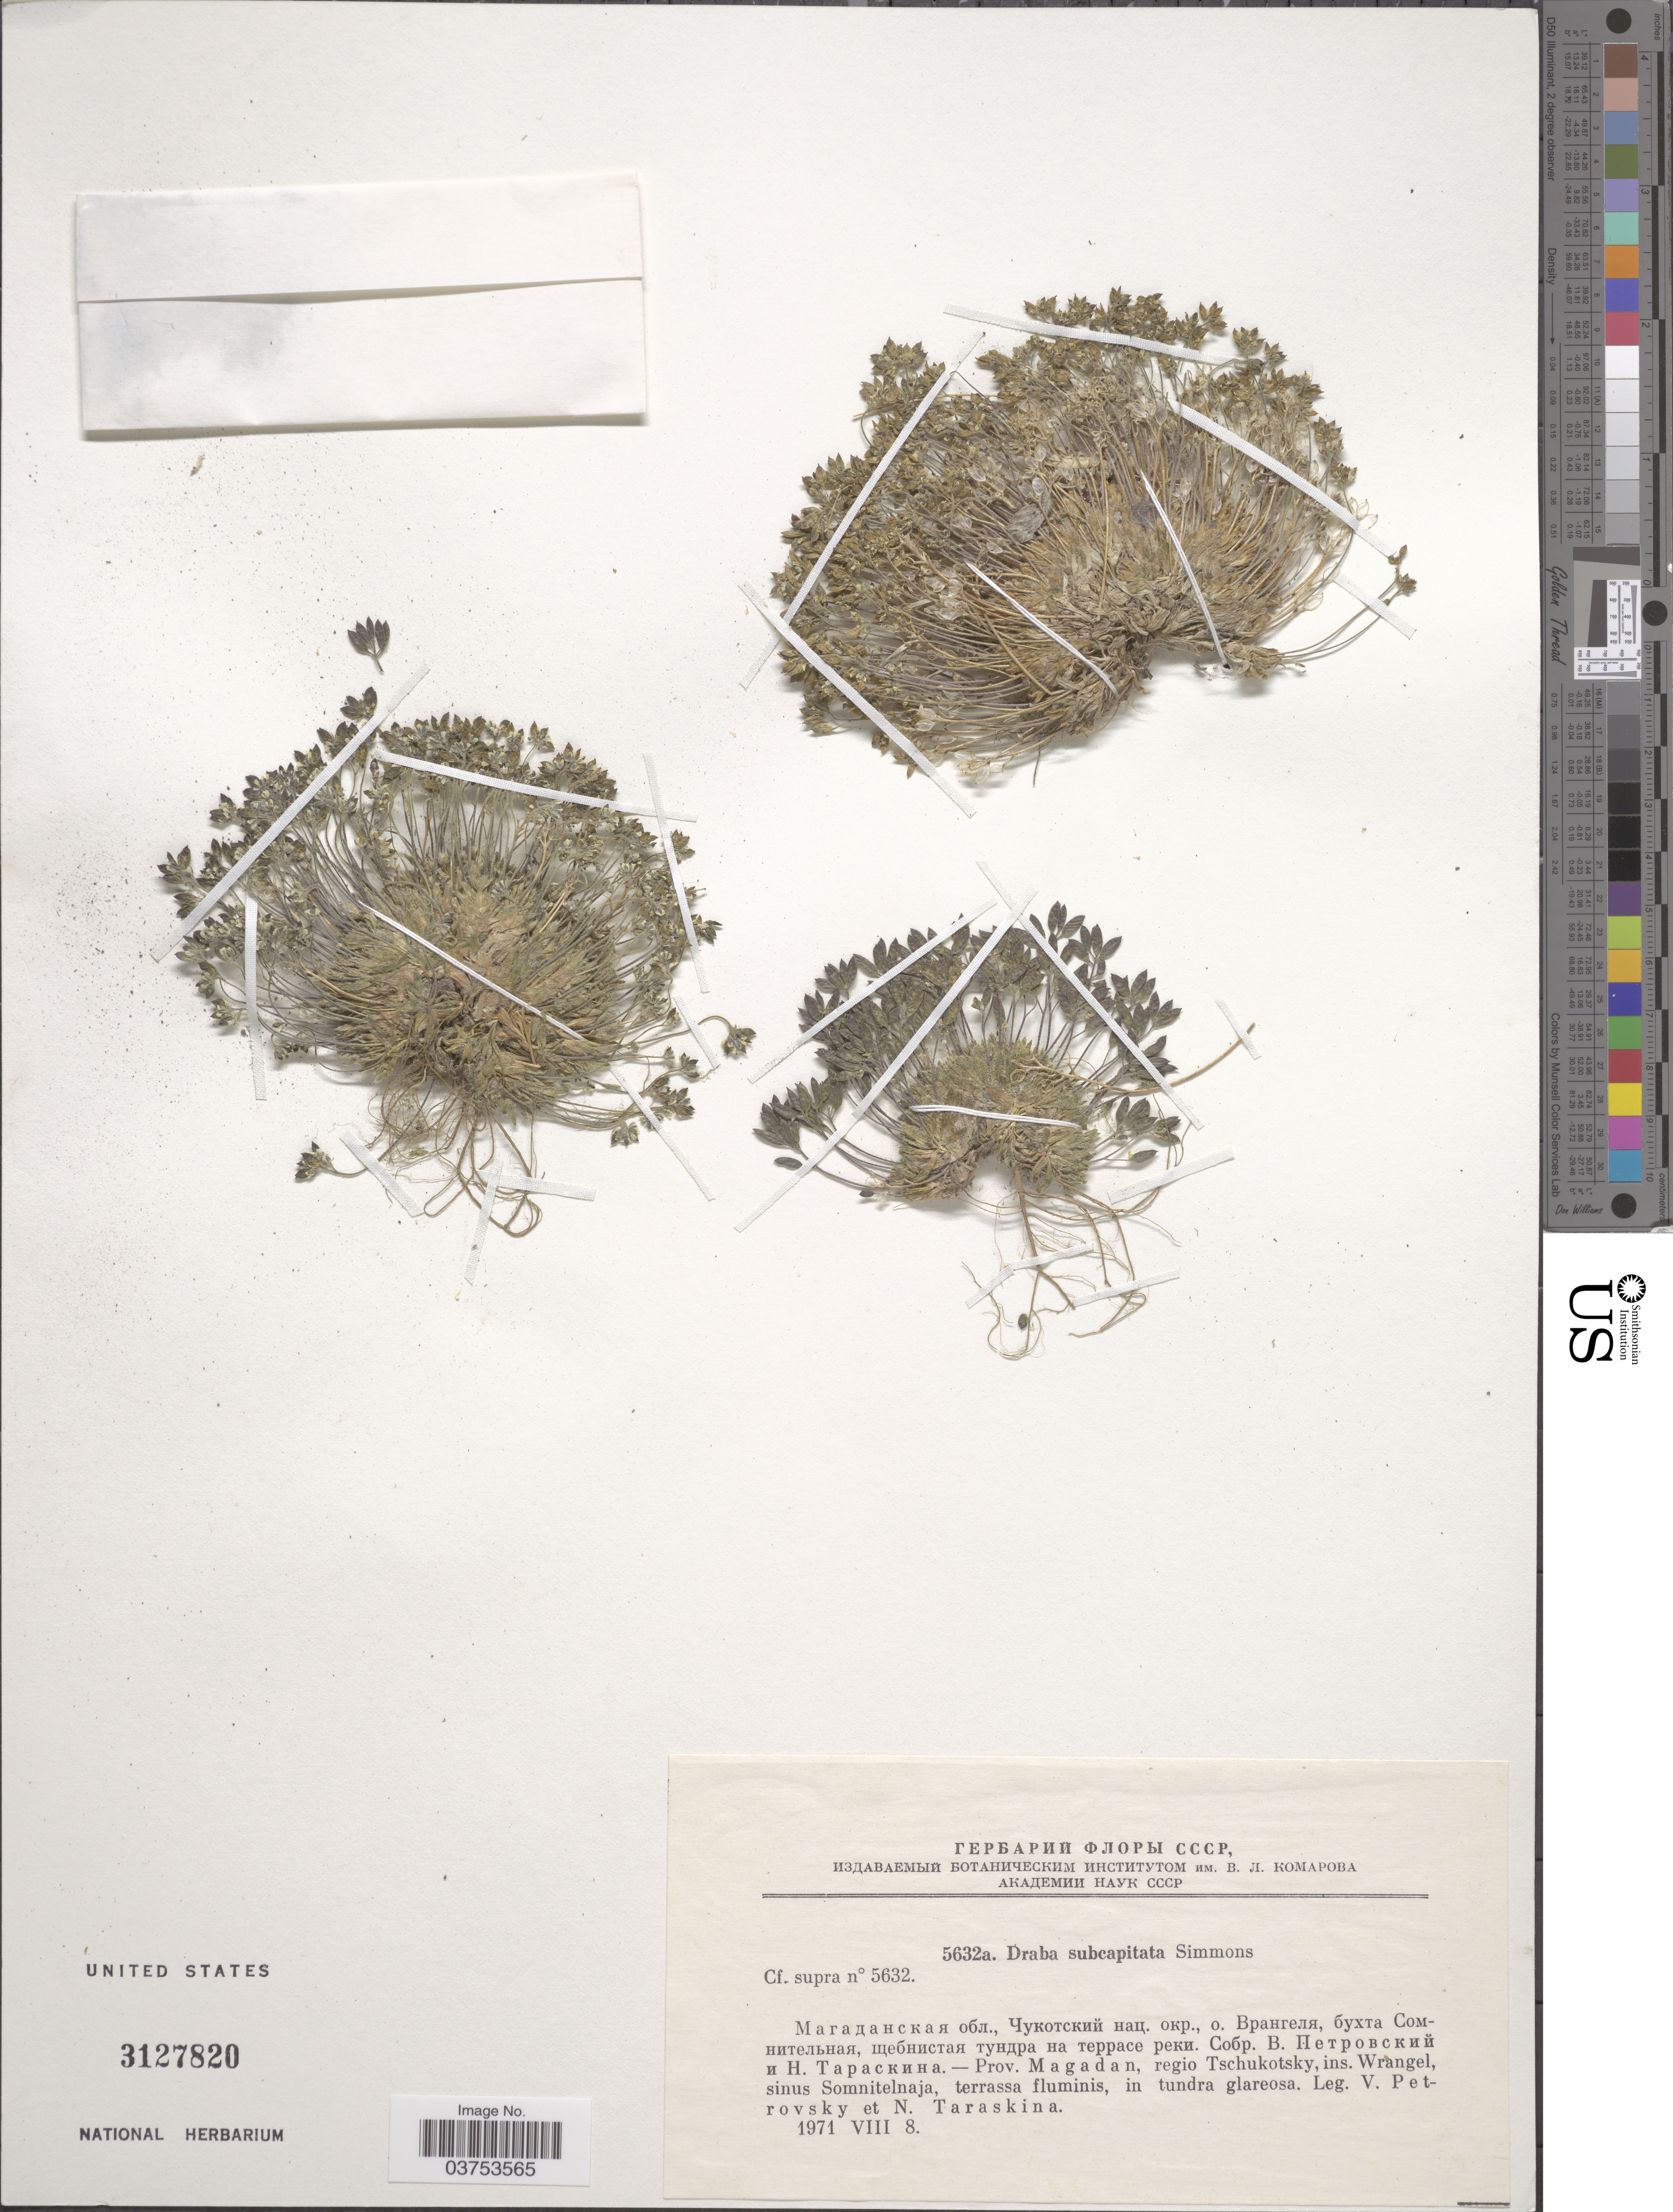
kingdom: Plantae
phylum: Tracheophyta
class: Magnoliopsida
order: Brassicales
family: Brassicaceae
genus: Draba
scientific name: Draba subcapitata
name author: (A. Gray) Simmons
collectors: V. Petrovsky & N. Taraskina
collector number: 5632a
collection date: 1971-08-08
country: Russian Federation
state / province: Chukotka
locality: Regio Tschukotsky, ins. Wrangel, sinus Somnitelnaja, terrassa fluminis, in tundra glareosa.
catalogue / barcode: US 3127820